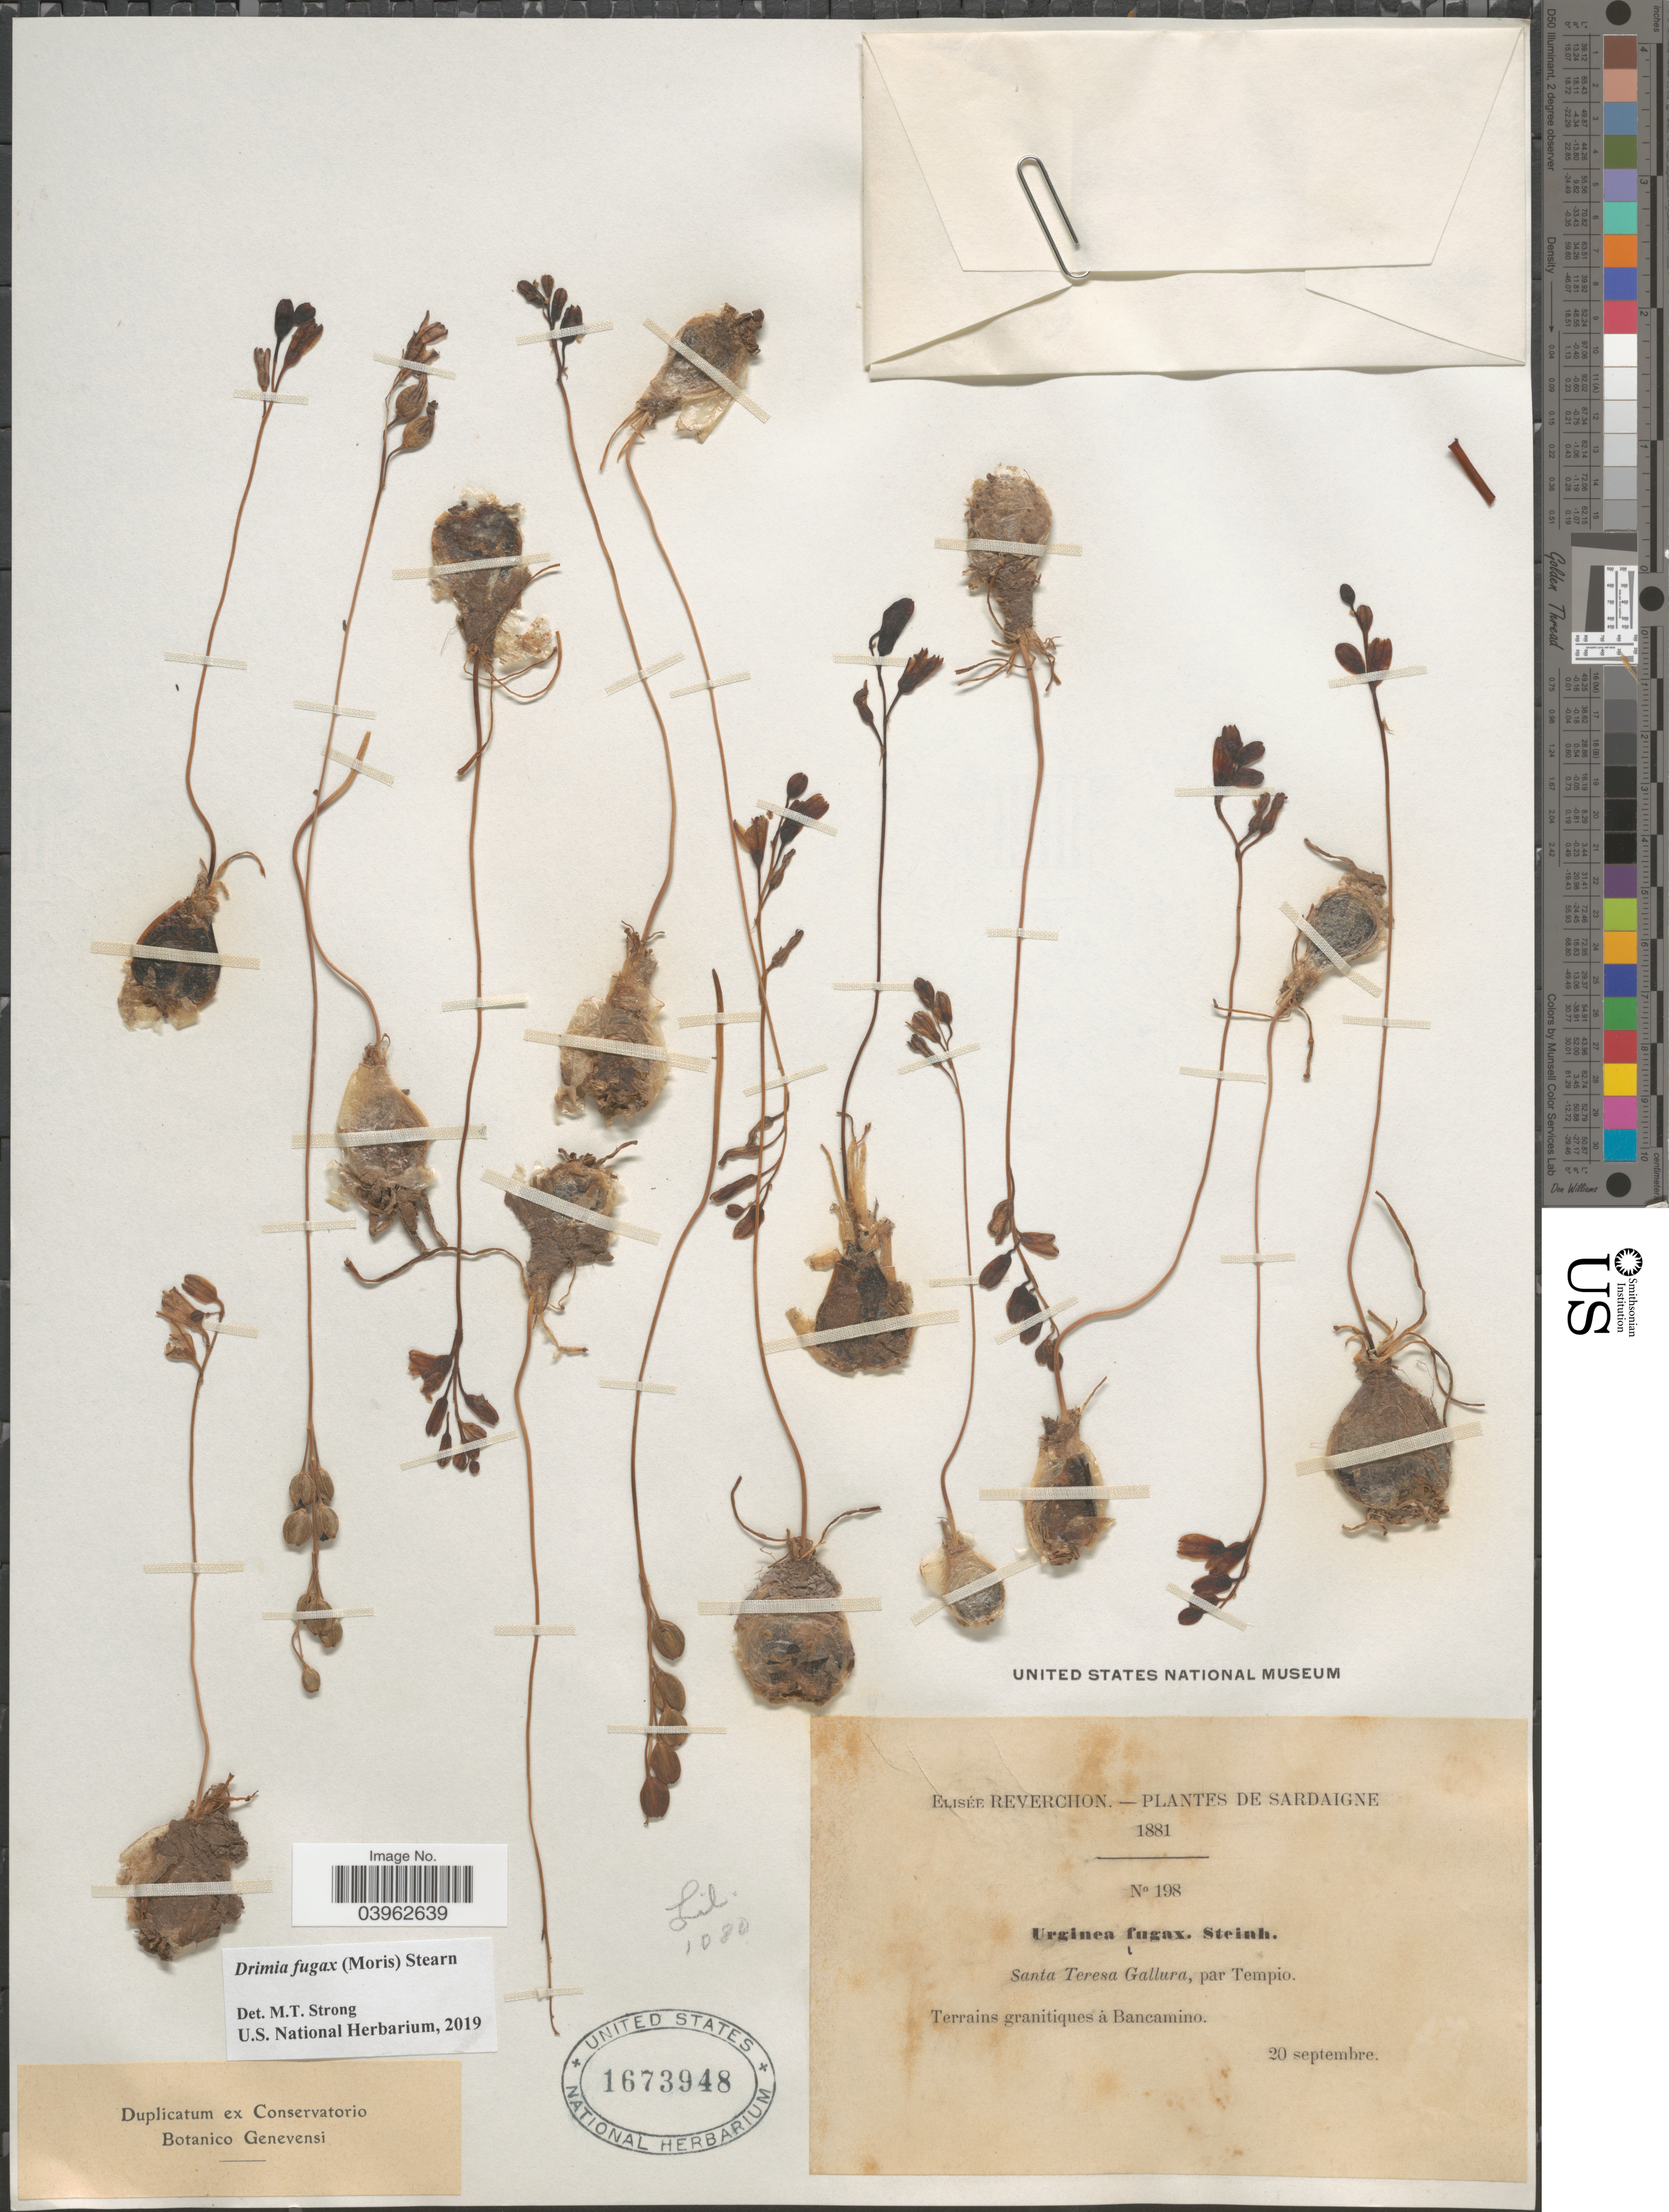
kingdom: Plantae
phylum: Tracheophyta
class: Liliopsida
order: Asparagales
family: Asparagaceae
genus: Drimia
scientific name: Drimia fugax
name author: (Moris) Stearn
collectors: E. Reverchon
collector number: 198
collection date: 1881-09-20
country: Italy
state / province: Sardegna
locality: Sardaigne. Santa Teresa Gallura, par Tempio.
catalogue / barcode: US 1673948